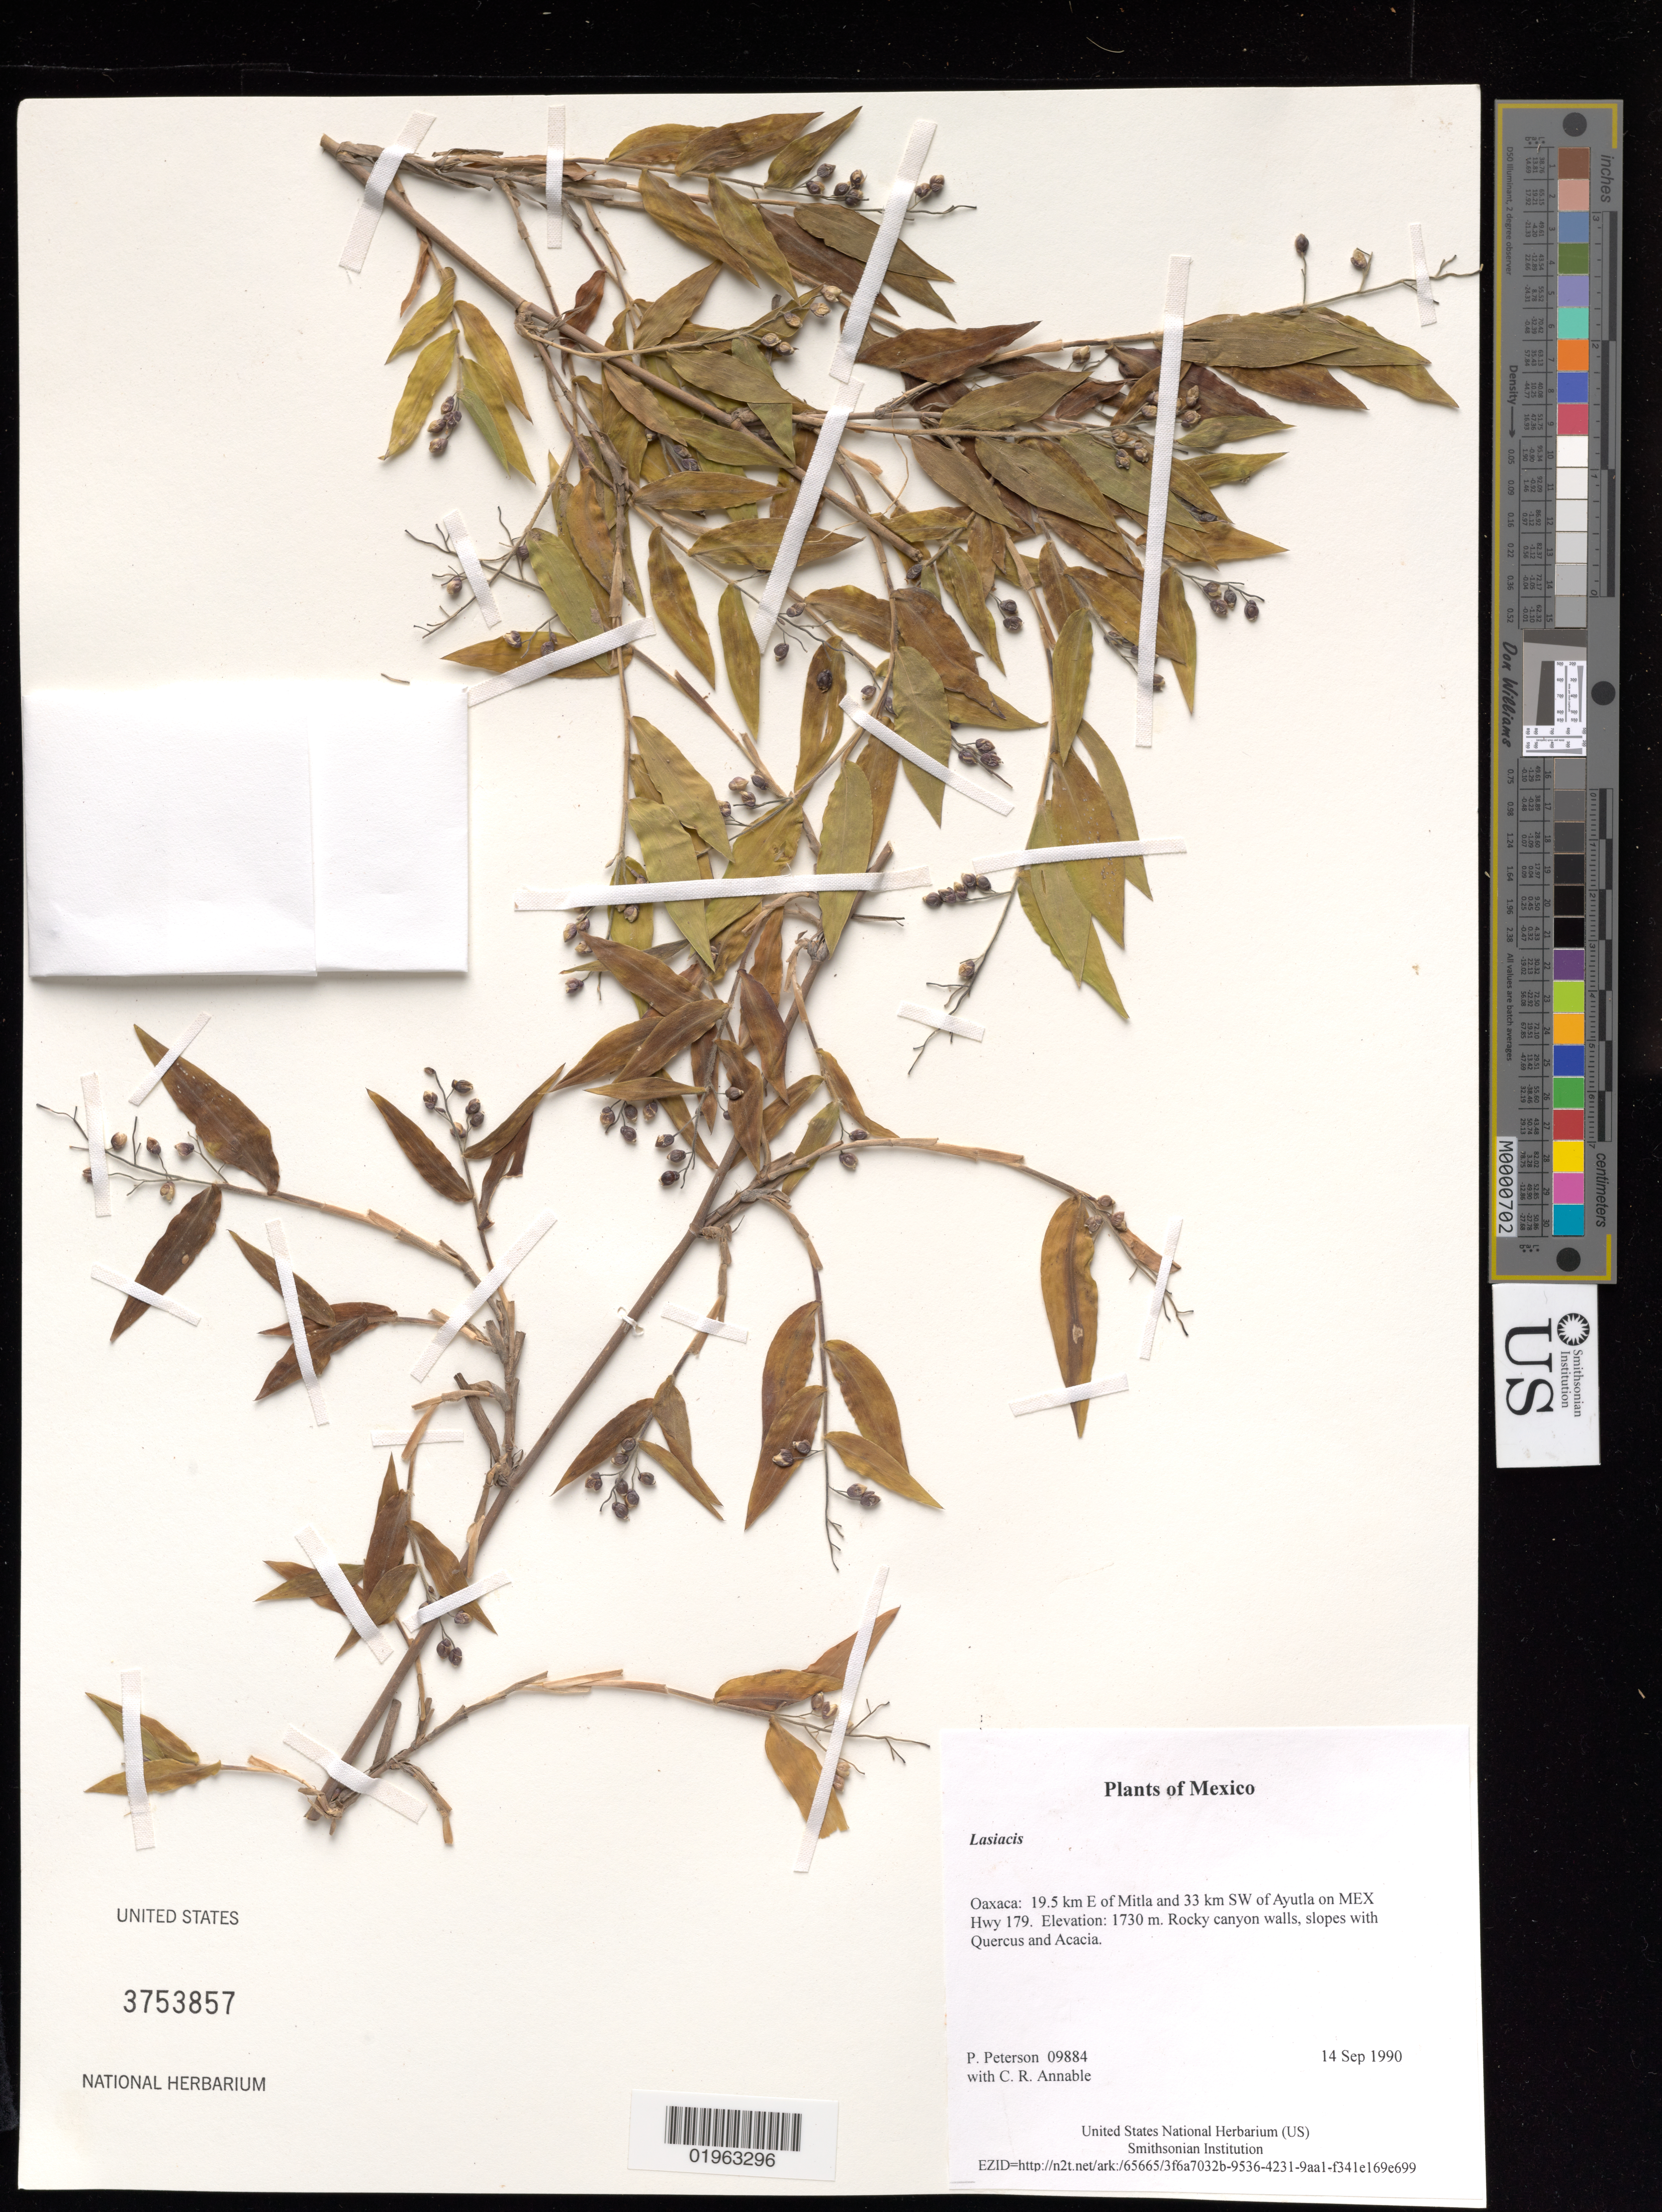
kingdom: Plantae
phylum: Tracheophyta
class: Liliopsida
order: Poales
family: Poaceae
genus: Lasiacis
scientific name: Lasiacis sp.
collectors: P. M. Peterson & C. R. Annable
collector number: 09884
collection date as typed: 14 Sep 1990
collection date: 1990-09-14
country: Mexico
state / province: Oaxaca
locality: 19.5 km E of Mitla and 33 km SW of Ayutla on MEX Hwy 179.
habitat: Rocky canyon walls, slopes with Quercus and Acacia.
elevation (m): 1730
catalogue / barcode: US 3753857